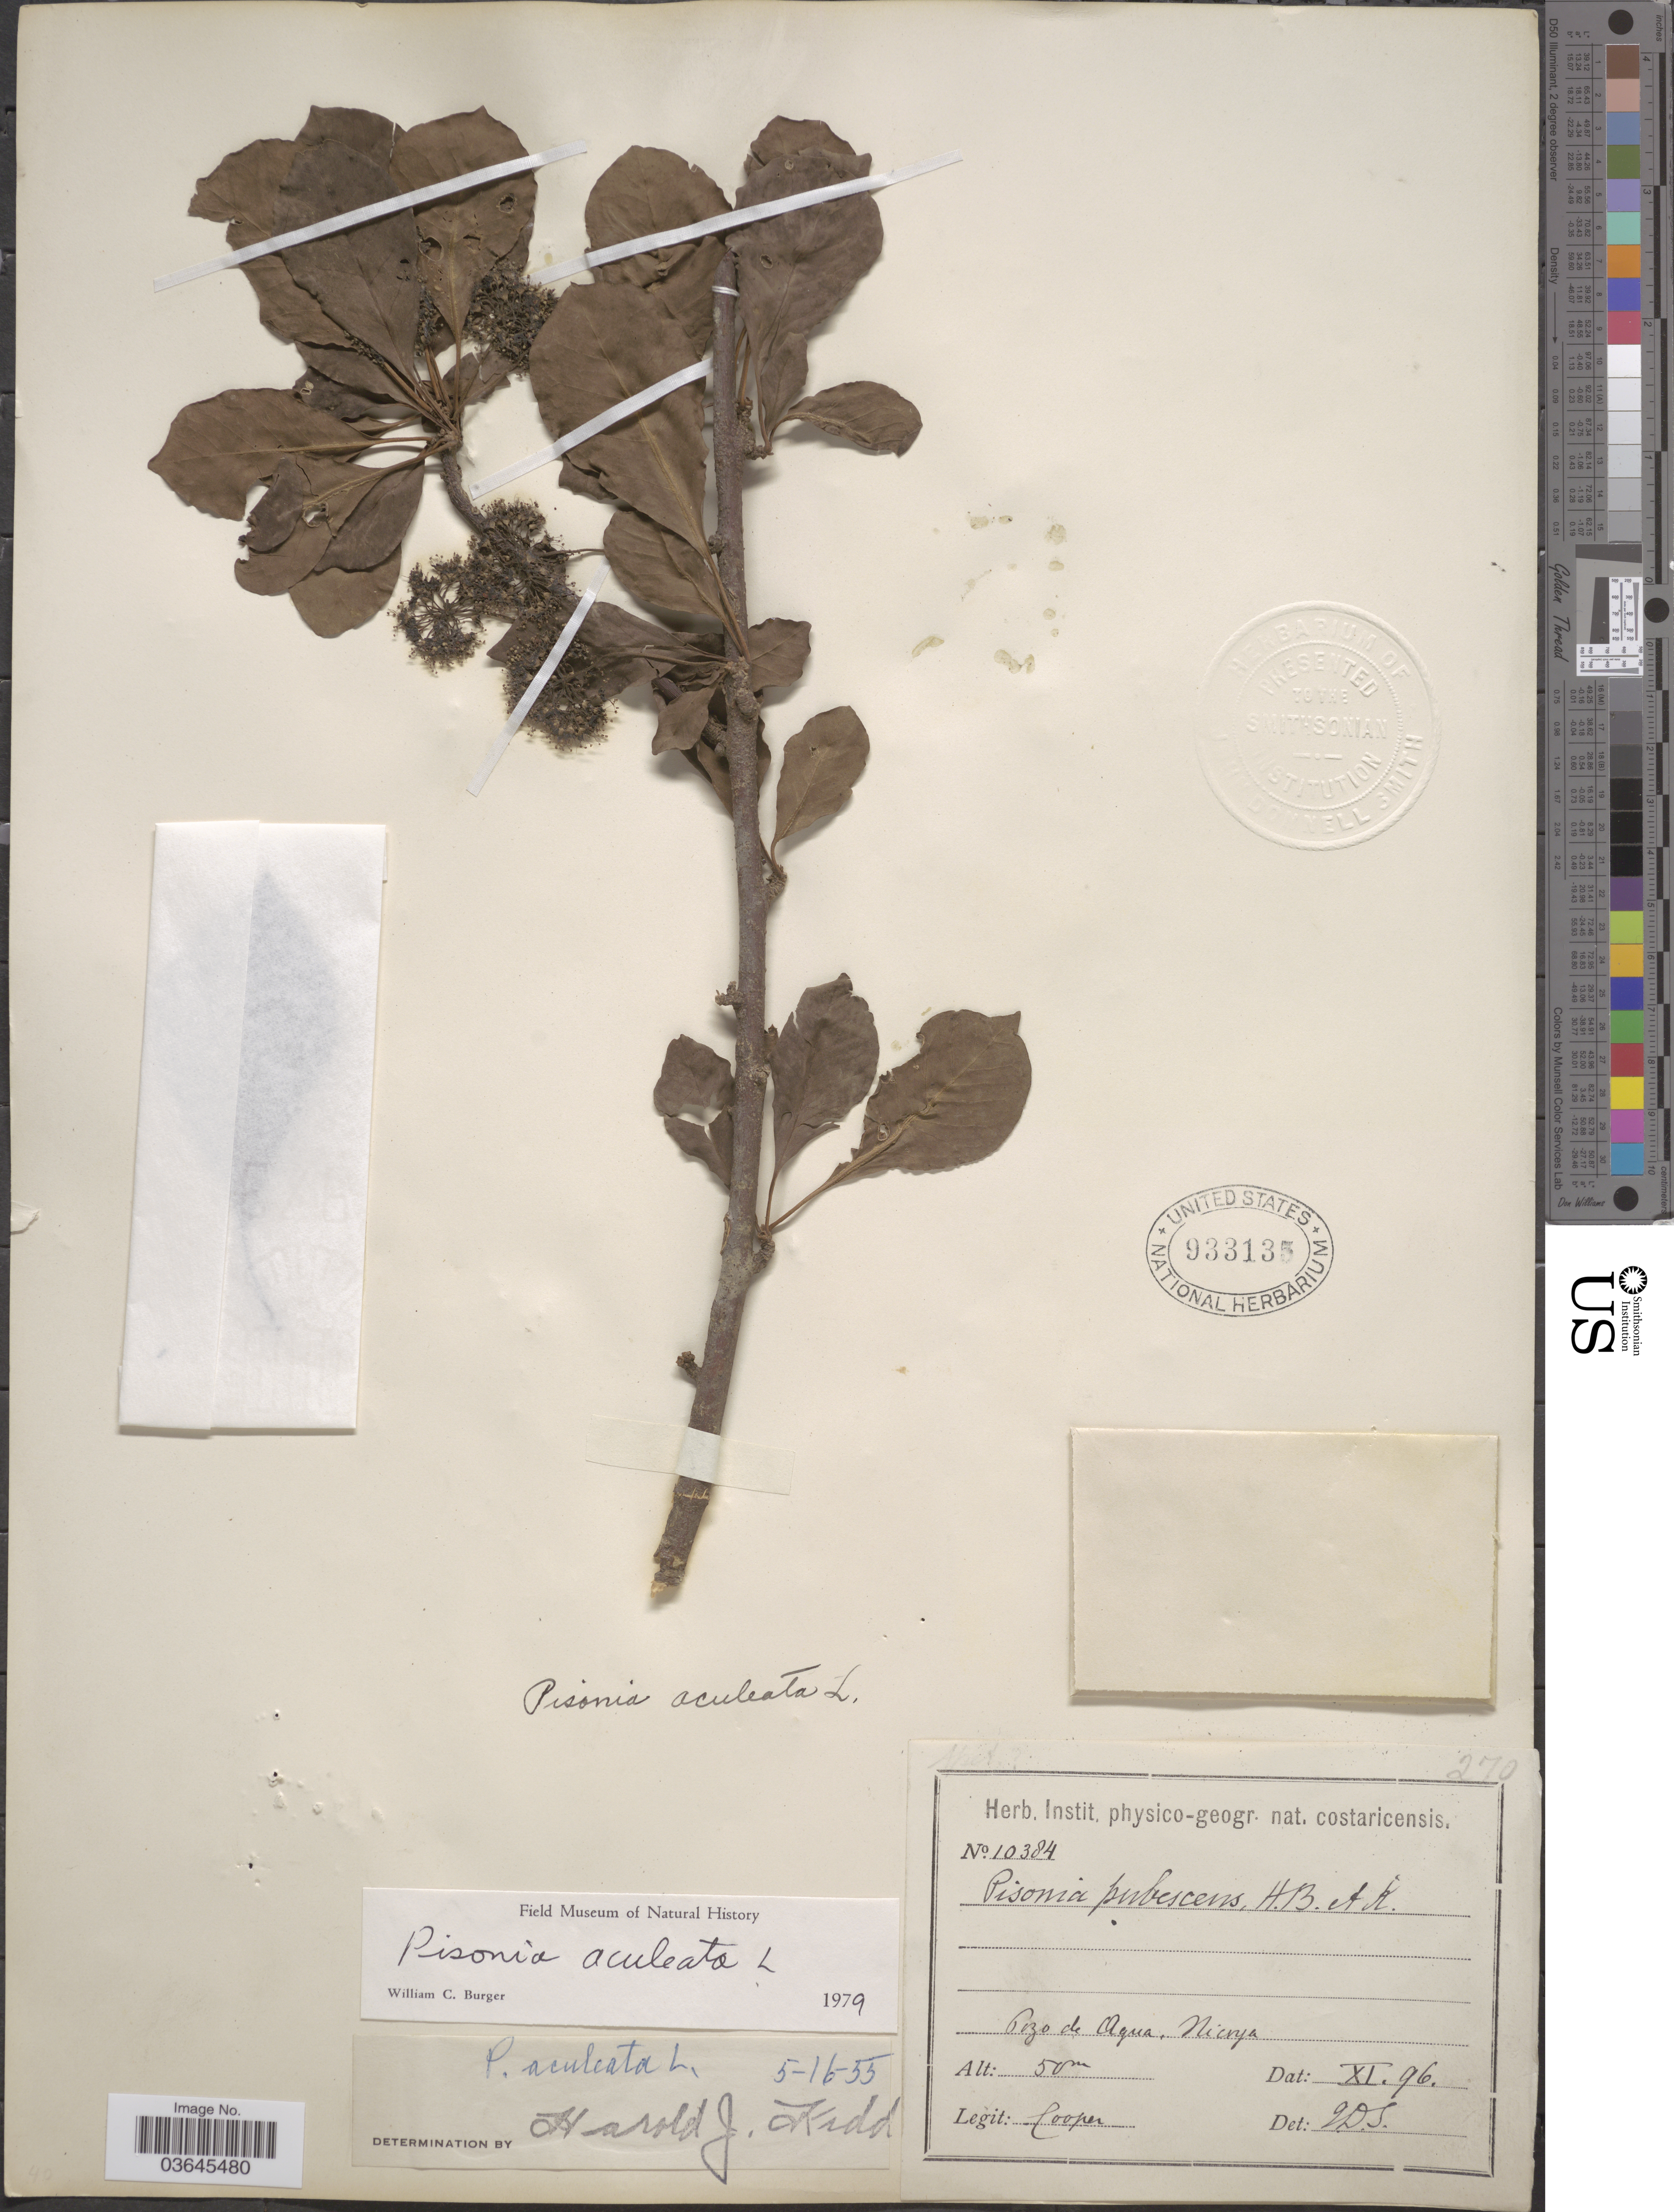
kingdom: Plantae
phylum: Tracheophyta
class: Magnoliopsida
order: Caryophyllales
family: Nyctaginaceae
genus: Pisonia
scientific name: Pisonia aculeata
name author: L.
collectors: -- Cooper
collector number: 10384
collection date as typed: Transcribed d/m/y: /11/96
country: Costa Rica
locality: Pozo de Agua, Nicoya.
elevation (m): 50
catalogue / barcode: US 933135